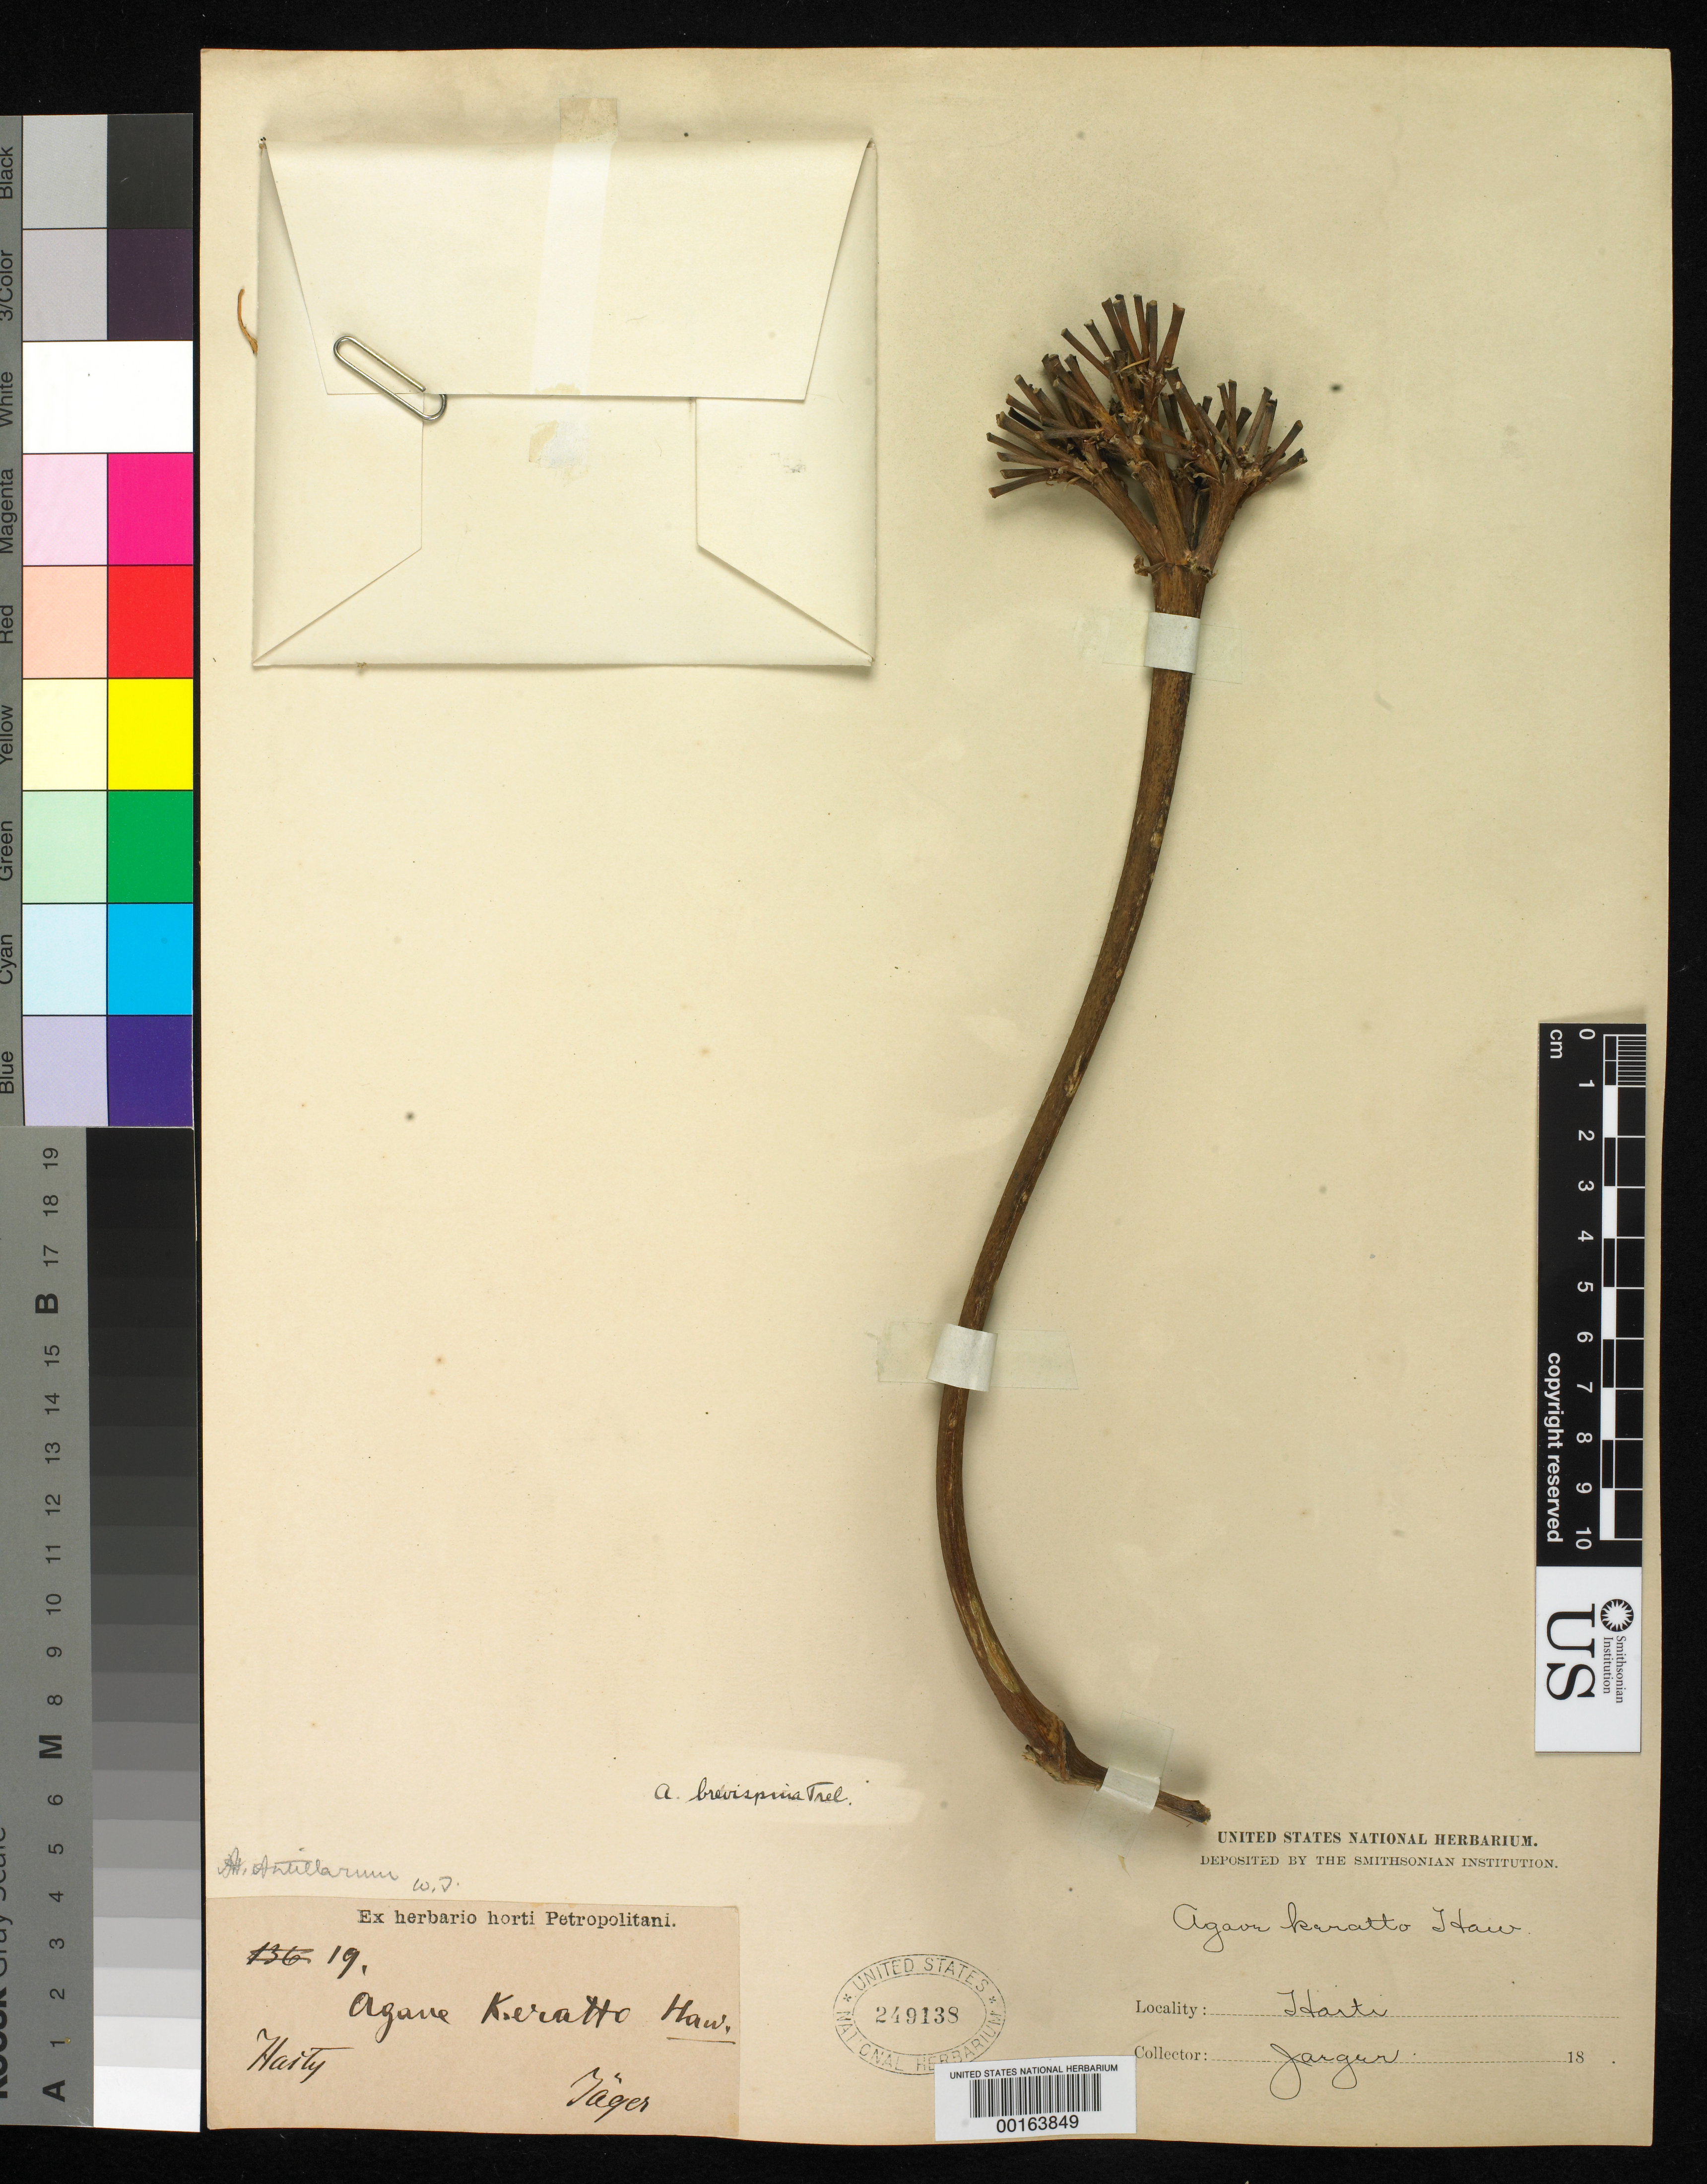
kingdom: Plantae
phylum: Tracheophyta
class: Liliopsida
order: Asparagales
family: Asparagaceae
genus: Agave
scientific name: Agave brevispina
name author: Trel.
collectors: -. Jarger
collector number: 19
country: Haiti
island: Hispaniola Island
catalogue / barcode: US 249138